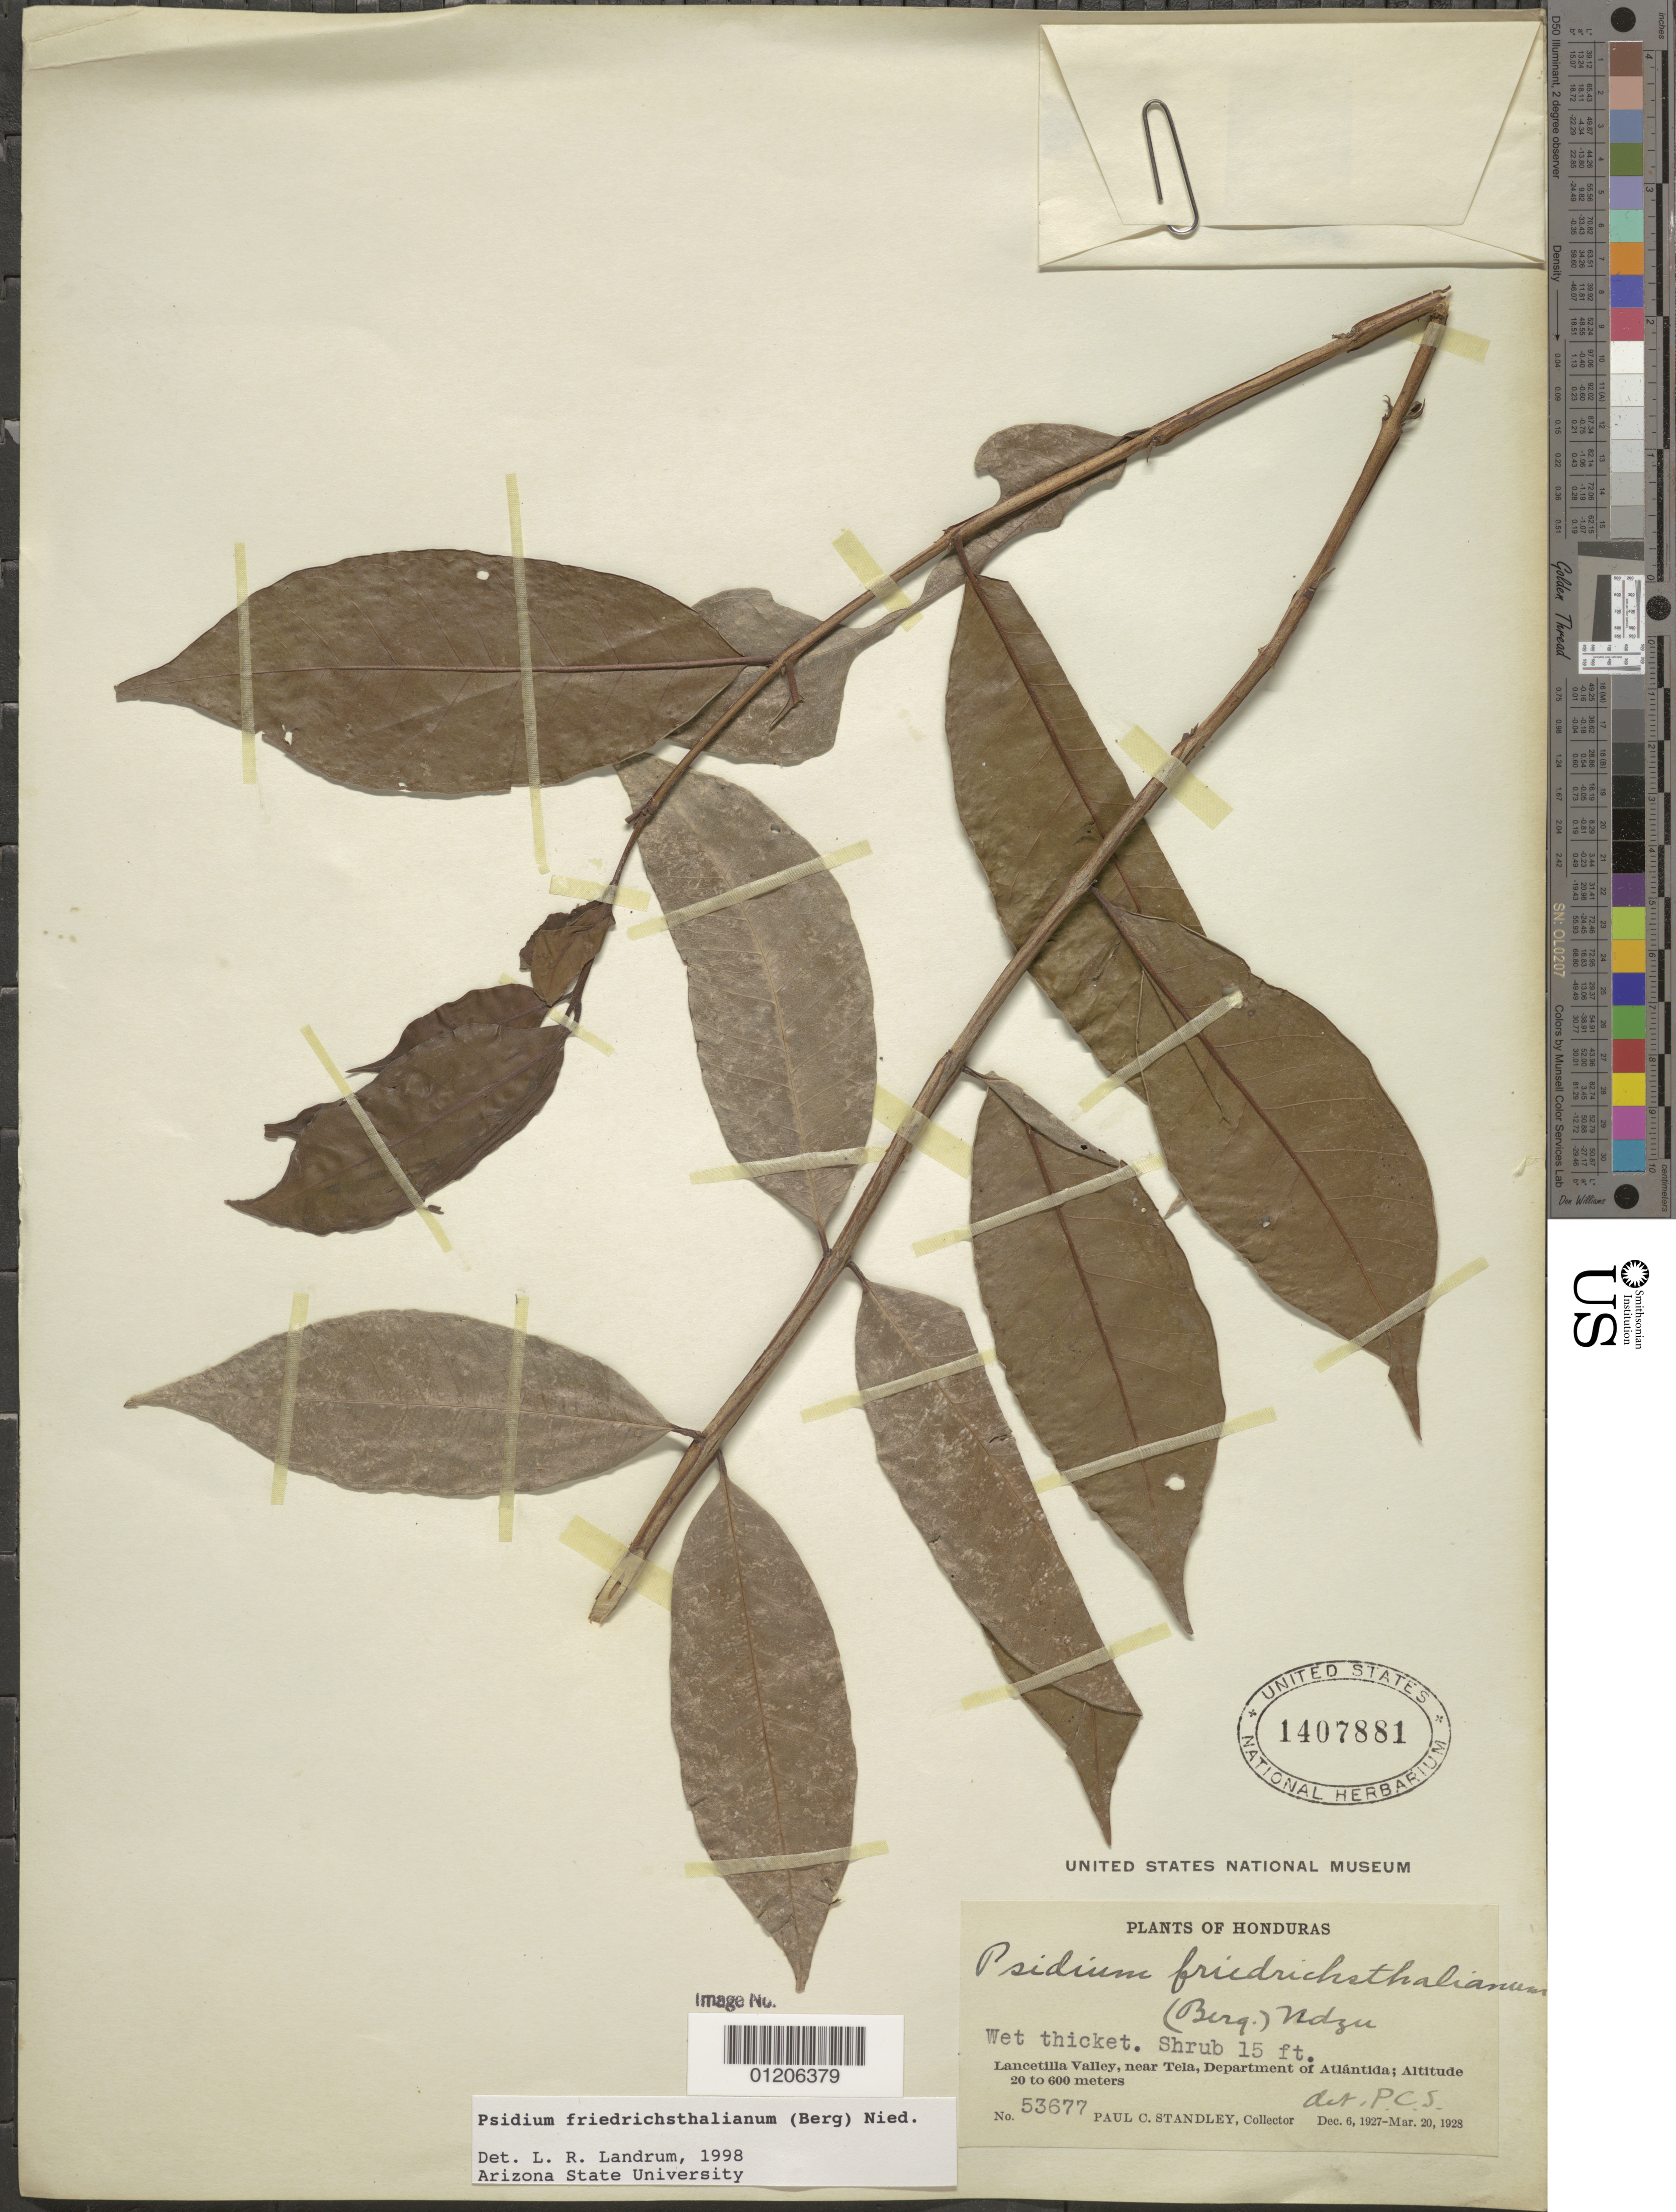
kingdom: Plantae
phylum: Tracheophyta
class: Magnoliopsida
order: Myrtales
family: Myrtaceae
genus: Psidium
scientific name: Psidium friedrichsthalianum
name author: (O. Berg) Nied.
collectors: P. C. Standley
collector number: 53677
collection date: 1927-12-06/1928-03-20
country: Honduras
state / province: Atlántida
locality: Lancetilla Valley, near Tela.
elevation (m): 20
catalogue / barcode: US 1407881